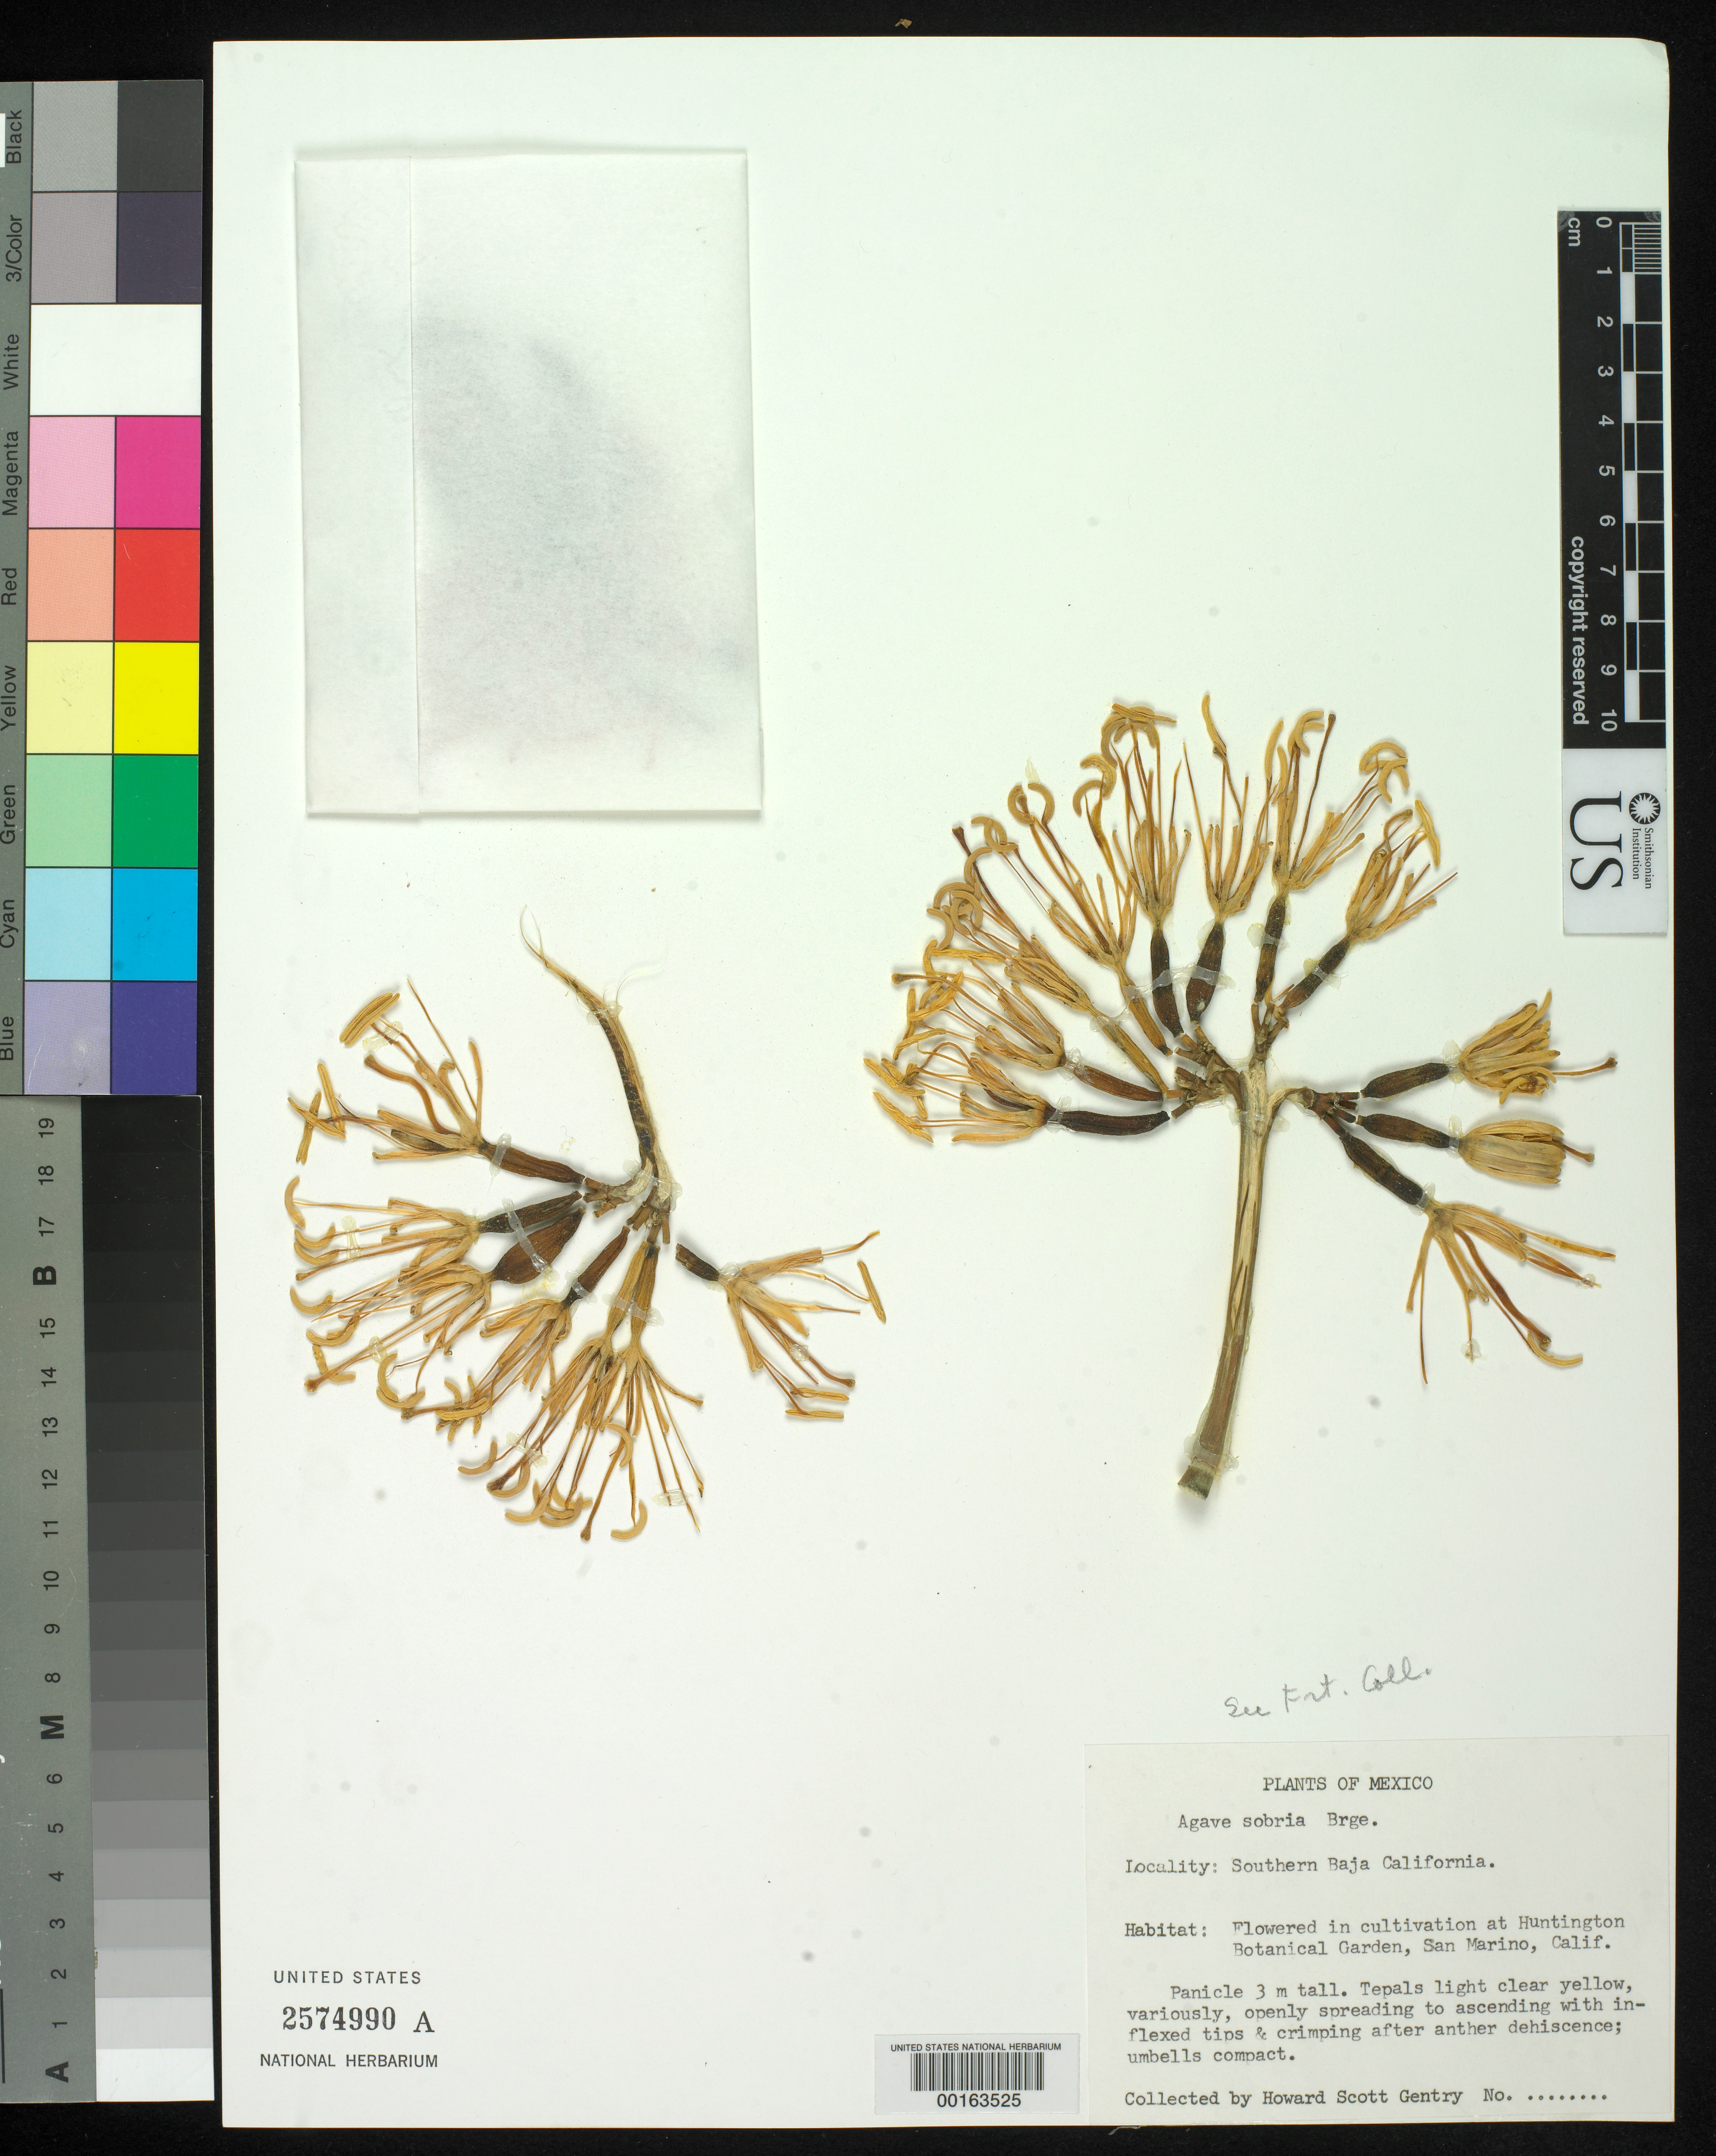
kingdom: Plantae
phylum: Tracheophyta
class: Liliopsida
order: Asparagales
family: Asparagaceae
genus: Agave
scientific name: Agave sobria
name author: Brandegee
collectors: H. S. Gentry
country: Mexico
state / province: Baja California Sur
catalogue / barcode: US 2574990A